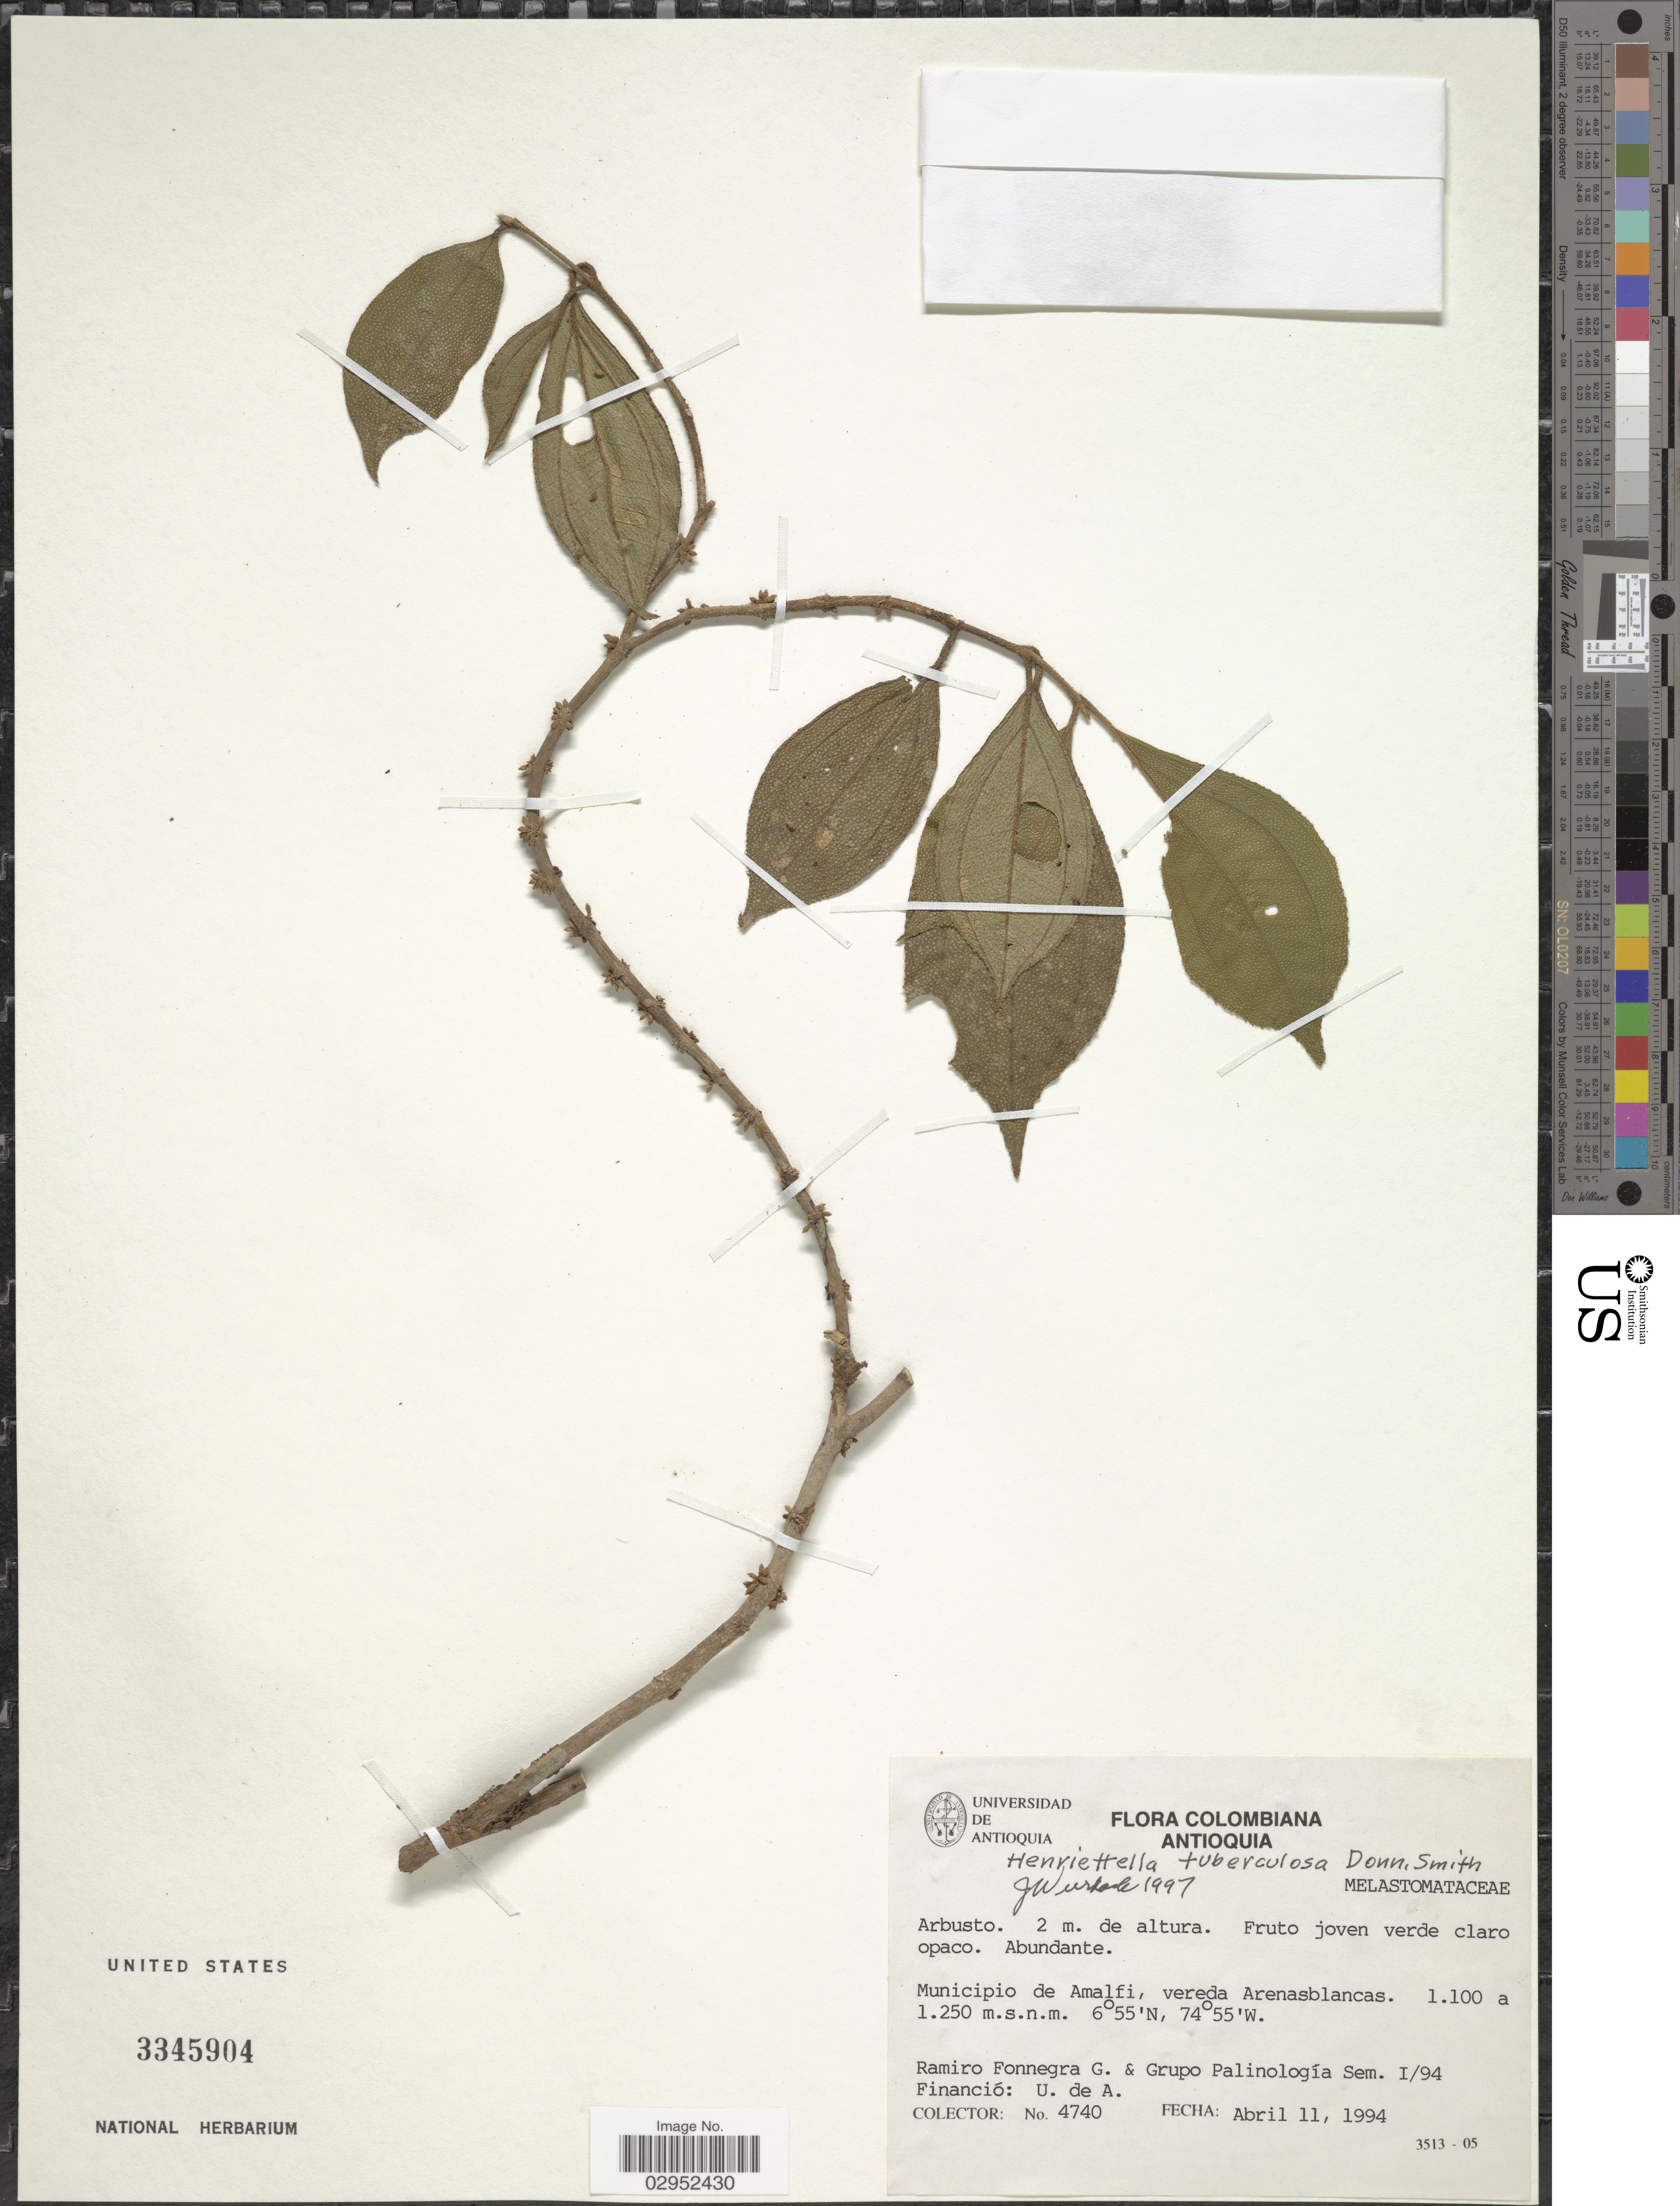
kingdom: Plantae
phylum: Tracheophyta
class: Magnoliopsida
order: Myrtales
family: Melastomataceae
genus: Henriettea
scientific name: Henriettea tuberculosa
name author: (Donn. Sm.) L.O. Williams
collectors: R. Fonnegra G. & Grupo Palinología Sem. I/94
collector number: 4740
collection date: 1994-04-11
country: Colombia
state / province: Antioquia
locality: Municipio de Amalfi, vereda Arenasblancas.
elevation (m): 1100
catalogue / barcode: US 3345904